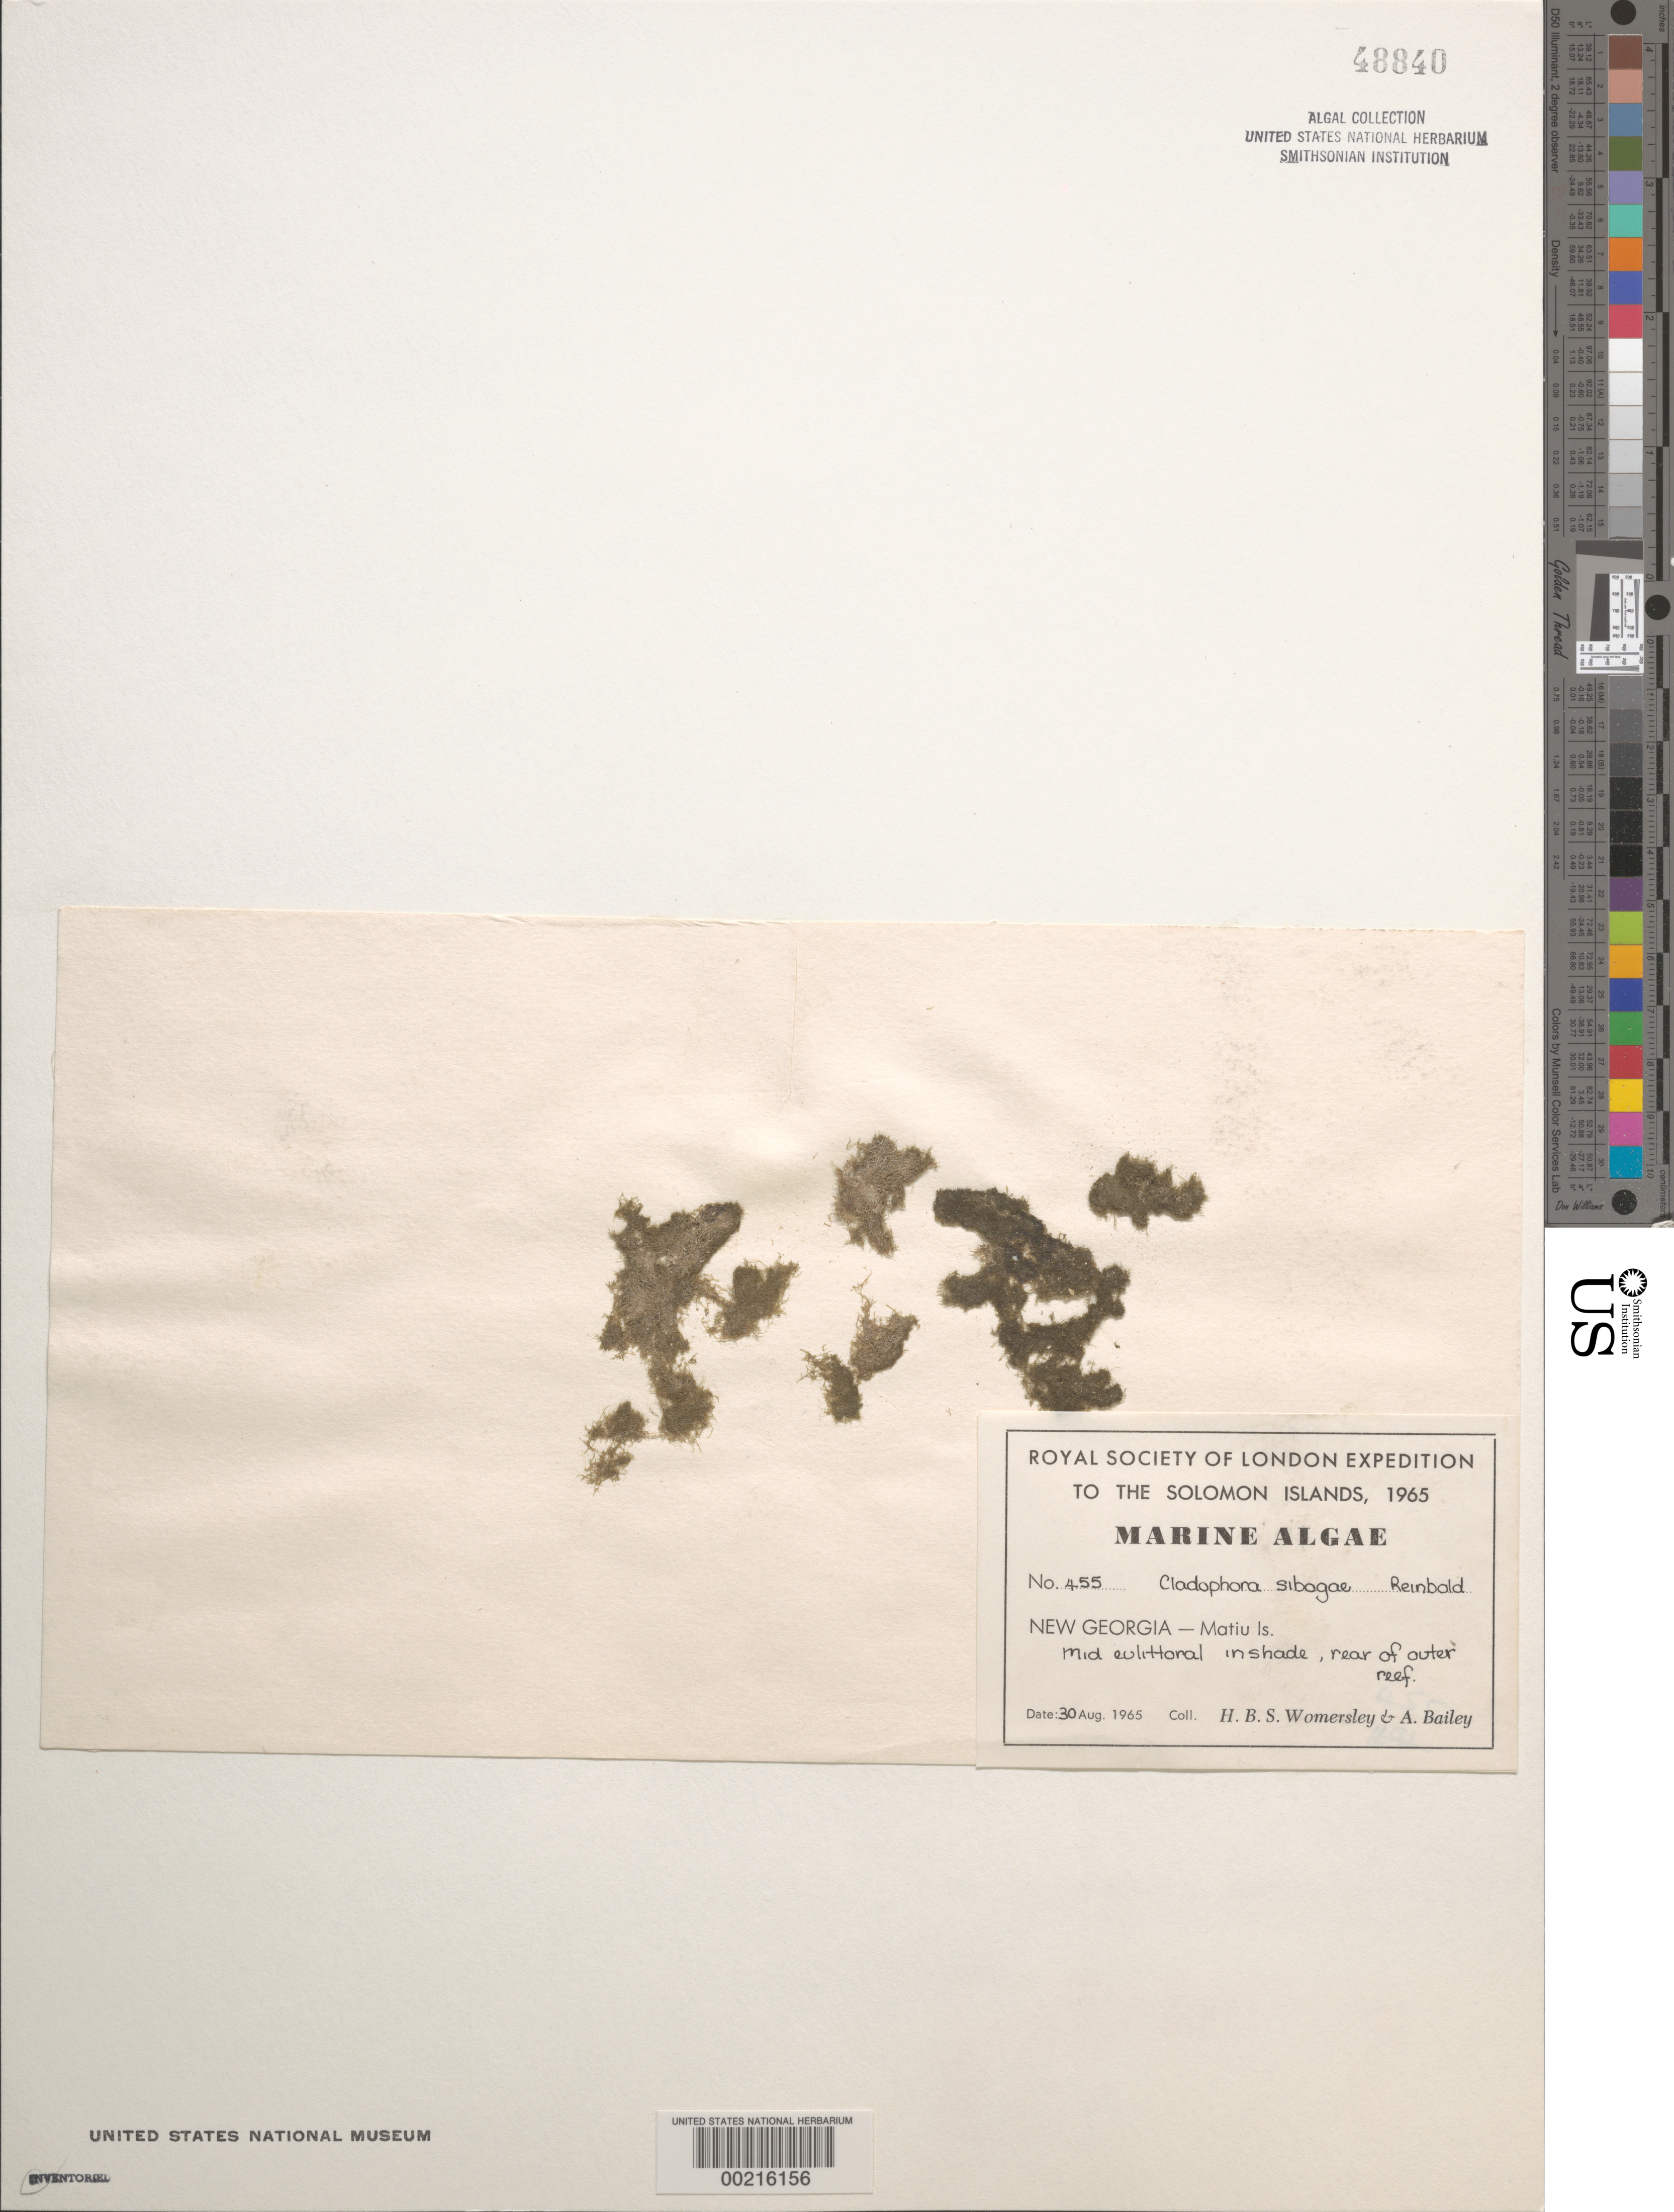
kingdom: Plantae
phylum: Chlorophyta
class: Ulvophyceae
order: Cladophorales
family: Cladophoraceae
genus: Cladophora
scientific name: Cladophora sibogae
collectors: H. B. S. Womersley & A. Bailey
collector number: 455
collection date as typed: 30 Aug 1965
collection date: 1965-08-30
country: Solomon Islands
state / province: Western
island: Matiu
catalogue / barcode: US 48840